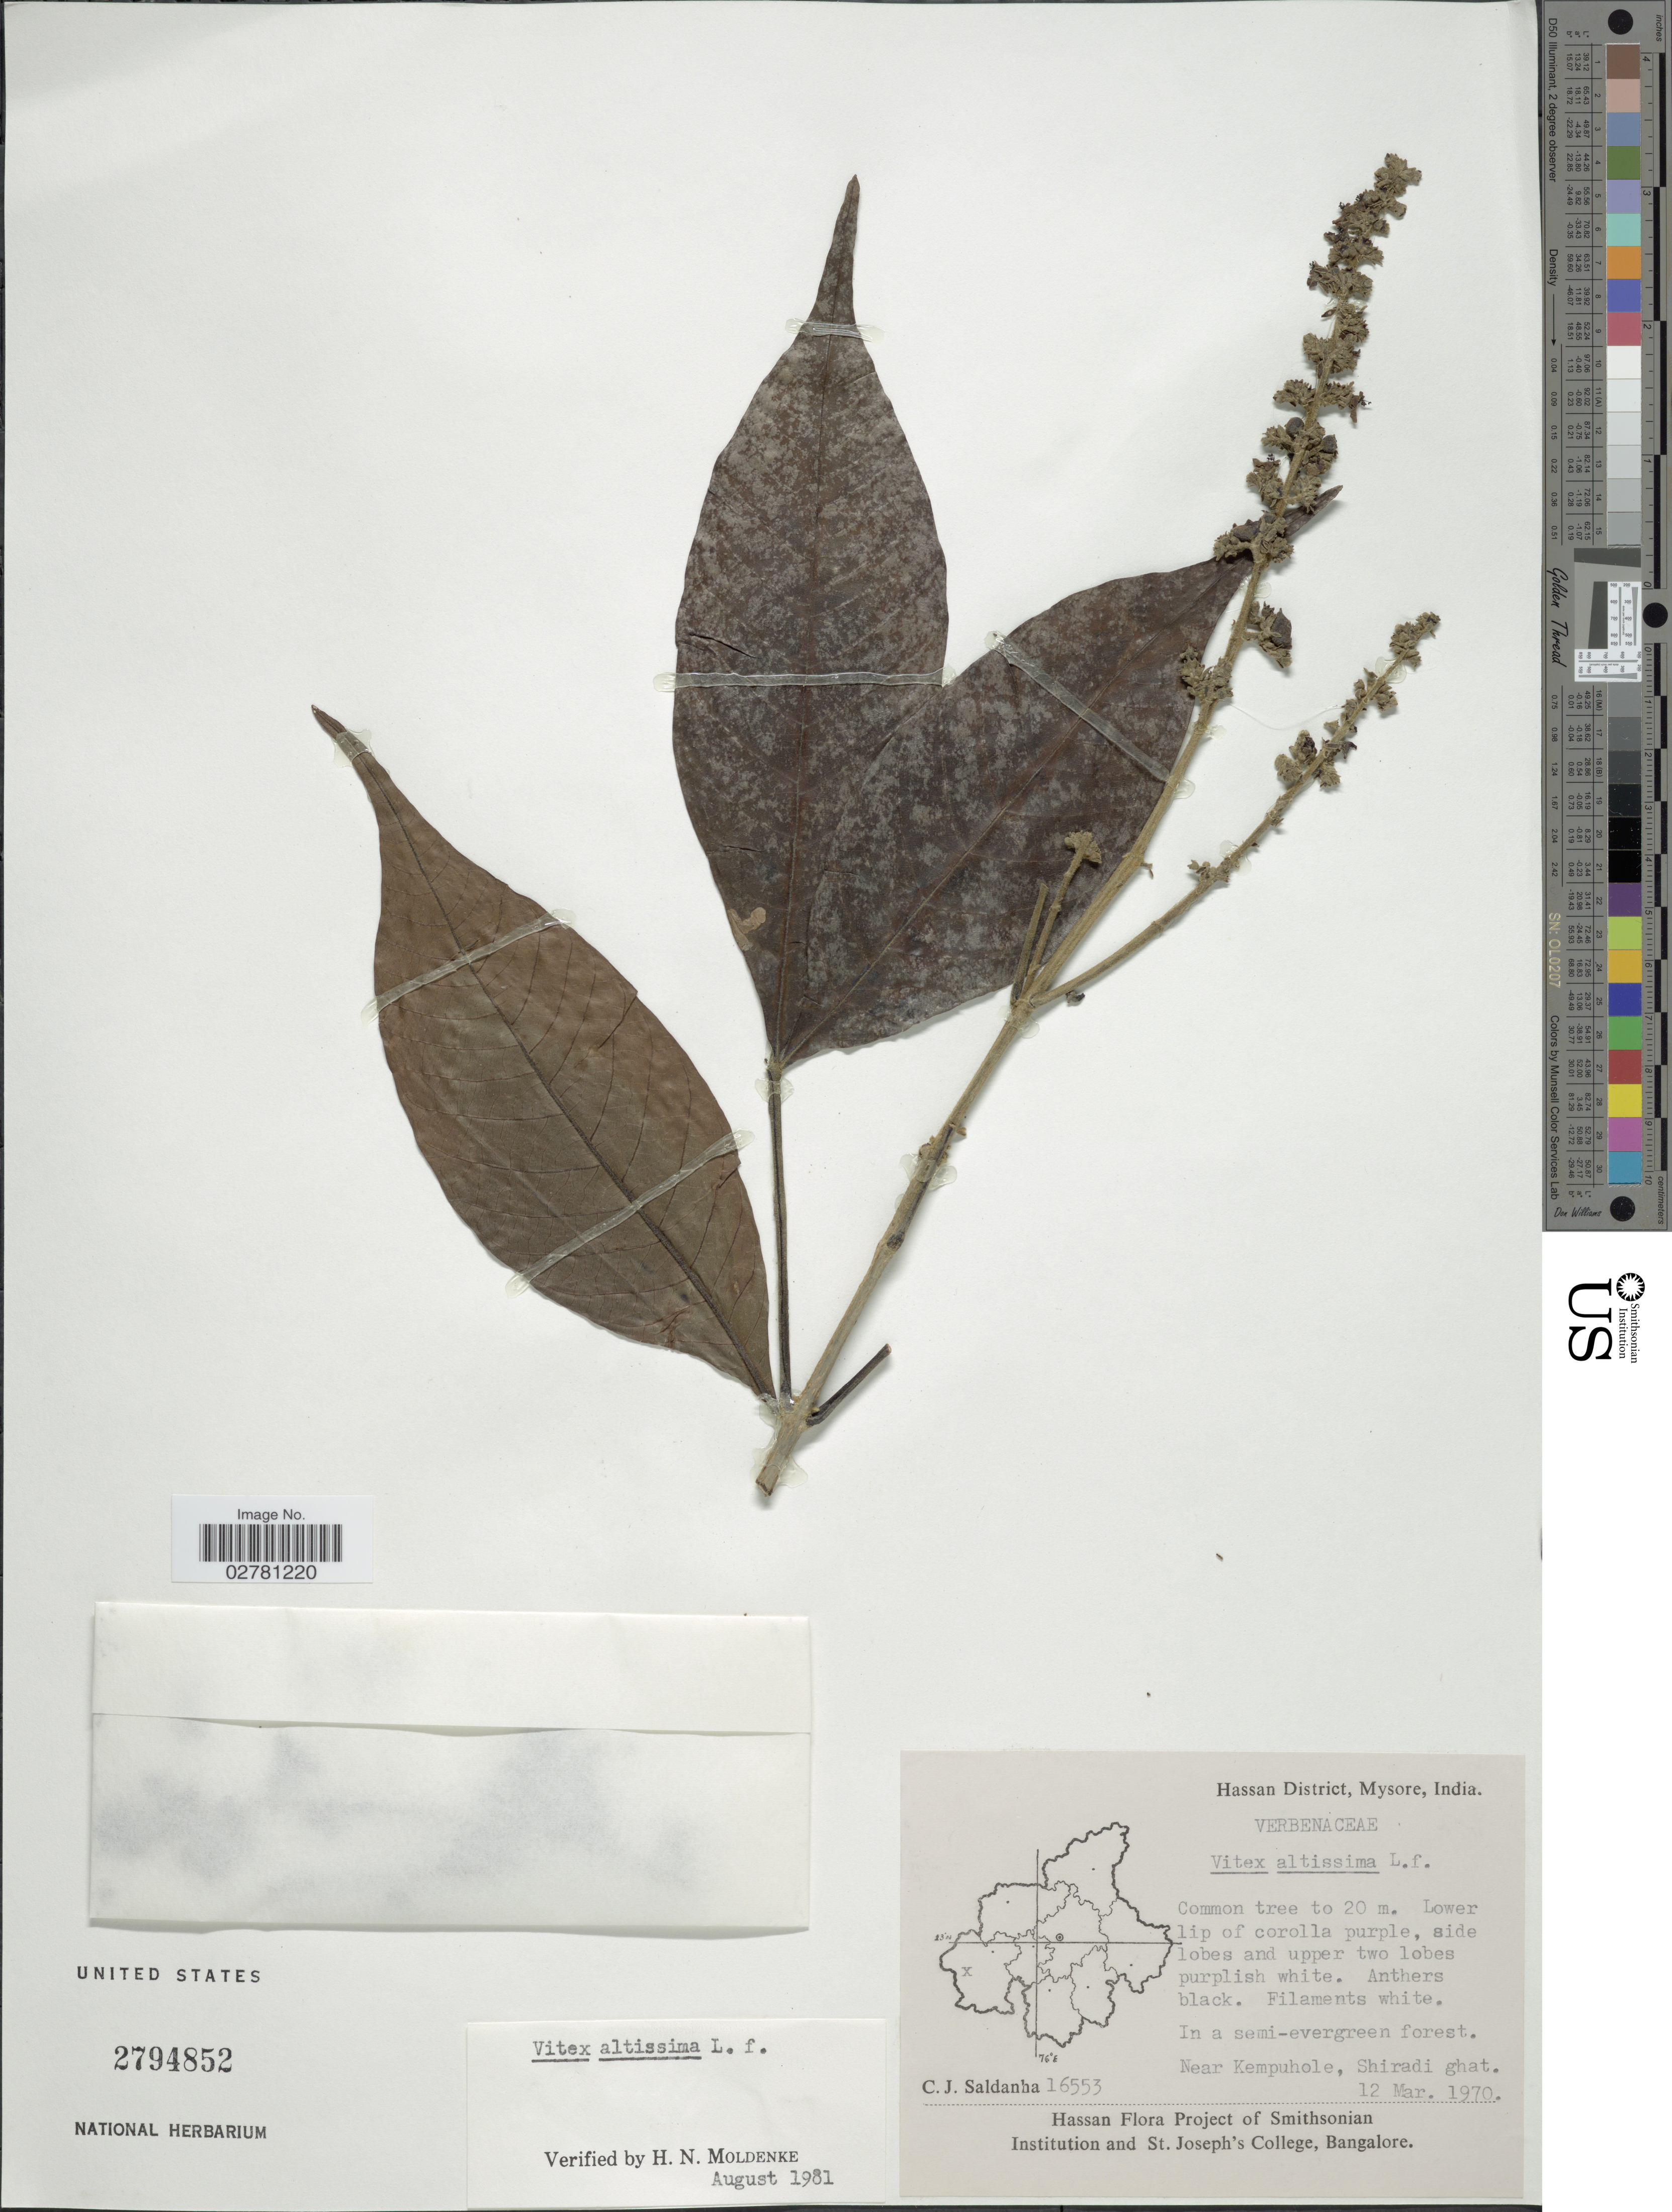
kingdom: Plantae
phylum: Tracheophyta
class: Magnoliopsida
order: Lamiales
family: Lamiaceae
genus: Vitex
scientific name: Vitex altissima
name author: L. f.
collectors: C. J. Saldanha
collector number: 16553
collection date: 1970-03-12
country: India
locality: Hassan District, Mysore. Near Kempuhole, Shiradi ghat.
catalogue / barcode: US 2794852